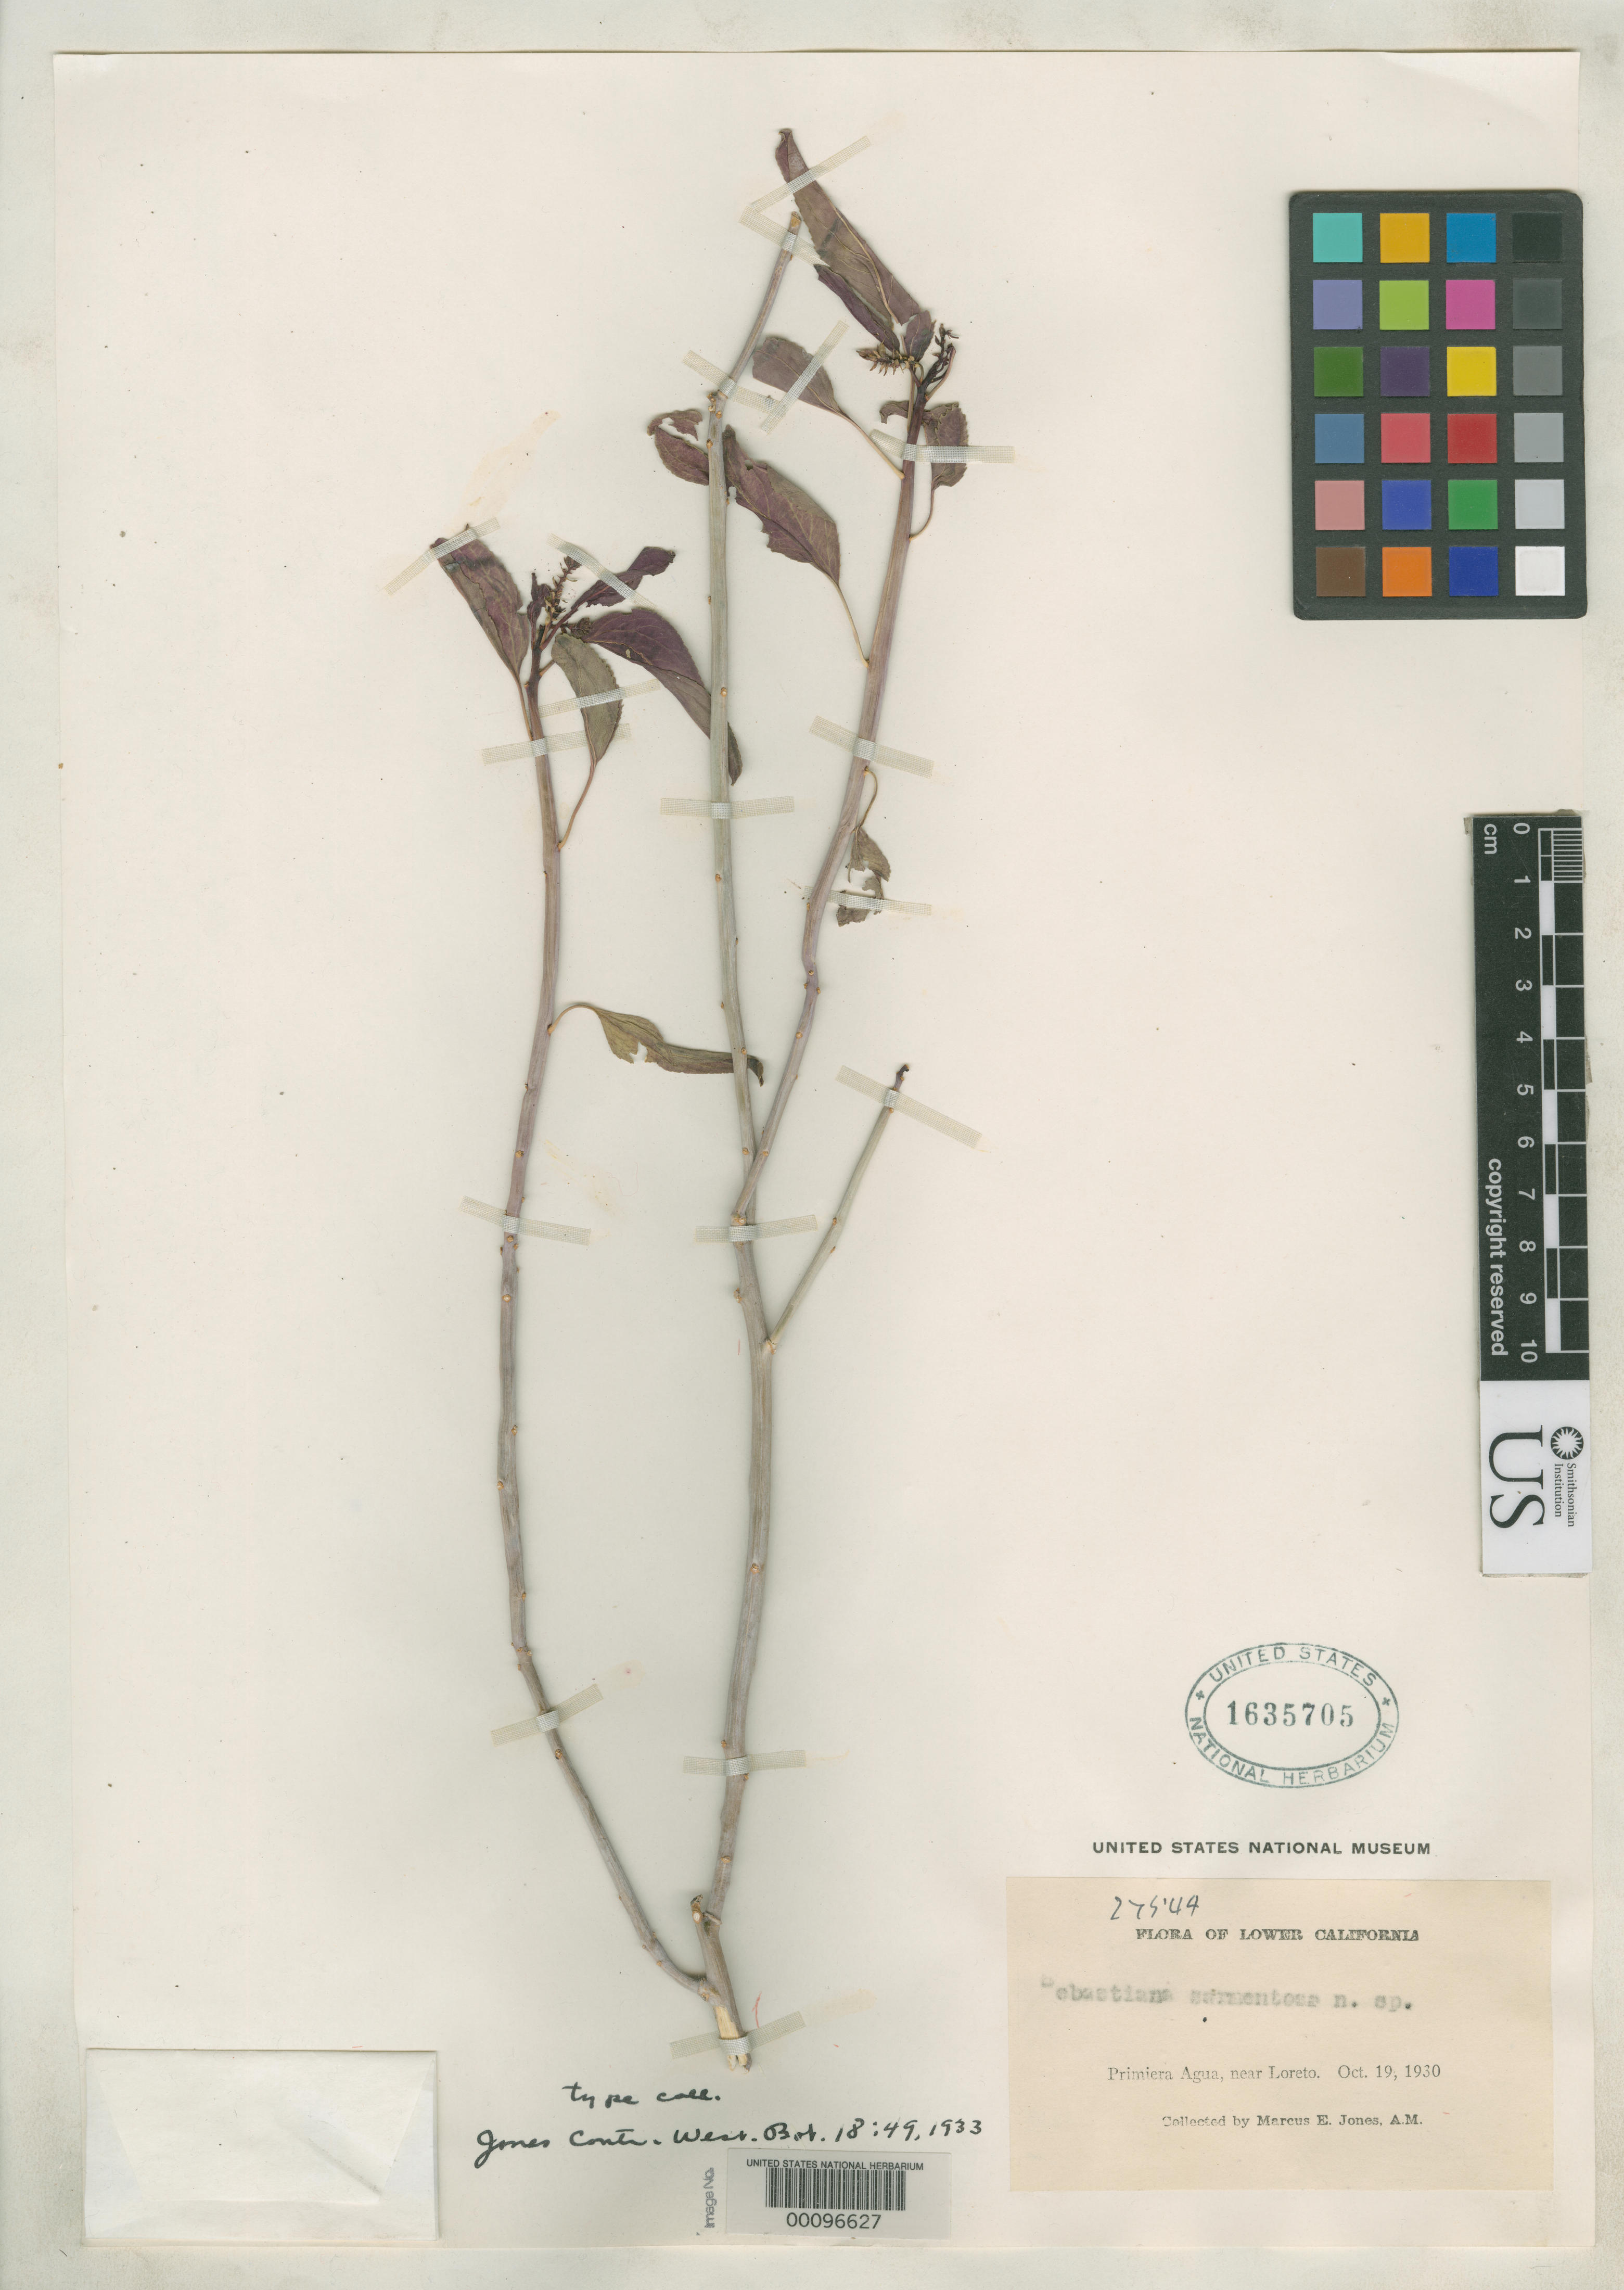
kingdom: Plantae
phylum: Tracheophyta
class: Magnoliopsida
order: Malpighiales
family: Euphorbiaceae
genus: Sebastiania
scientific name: Sebastiania sarmentosa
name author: M.E. Jones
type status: Isosyntype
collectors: M. E. Jones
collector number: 27544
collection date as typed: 19 Oct 1930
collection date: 1930-10-19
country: Mexico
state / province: Baja California Sur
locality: Primiera Agua, near Loreto.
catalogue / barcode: US 1635705